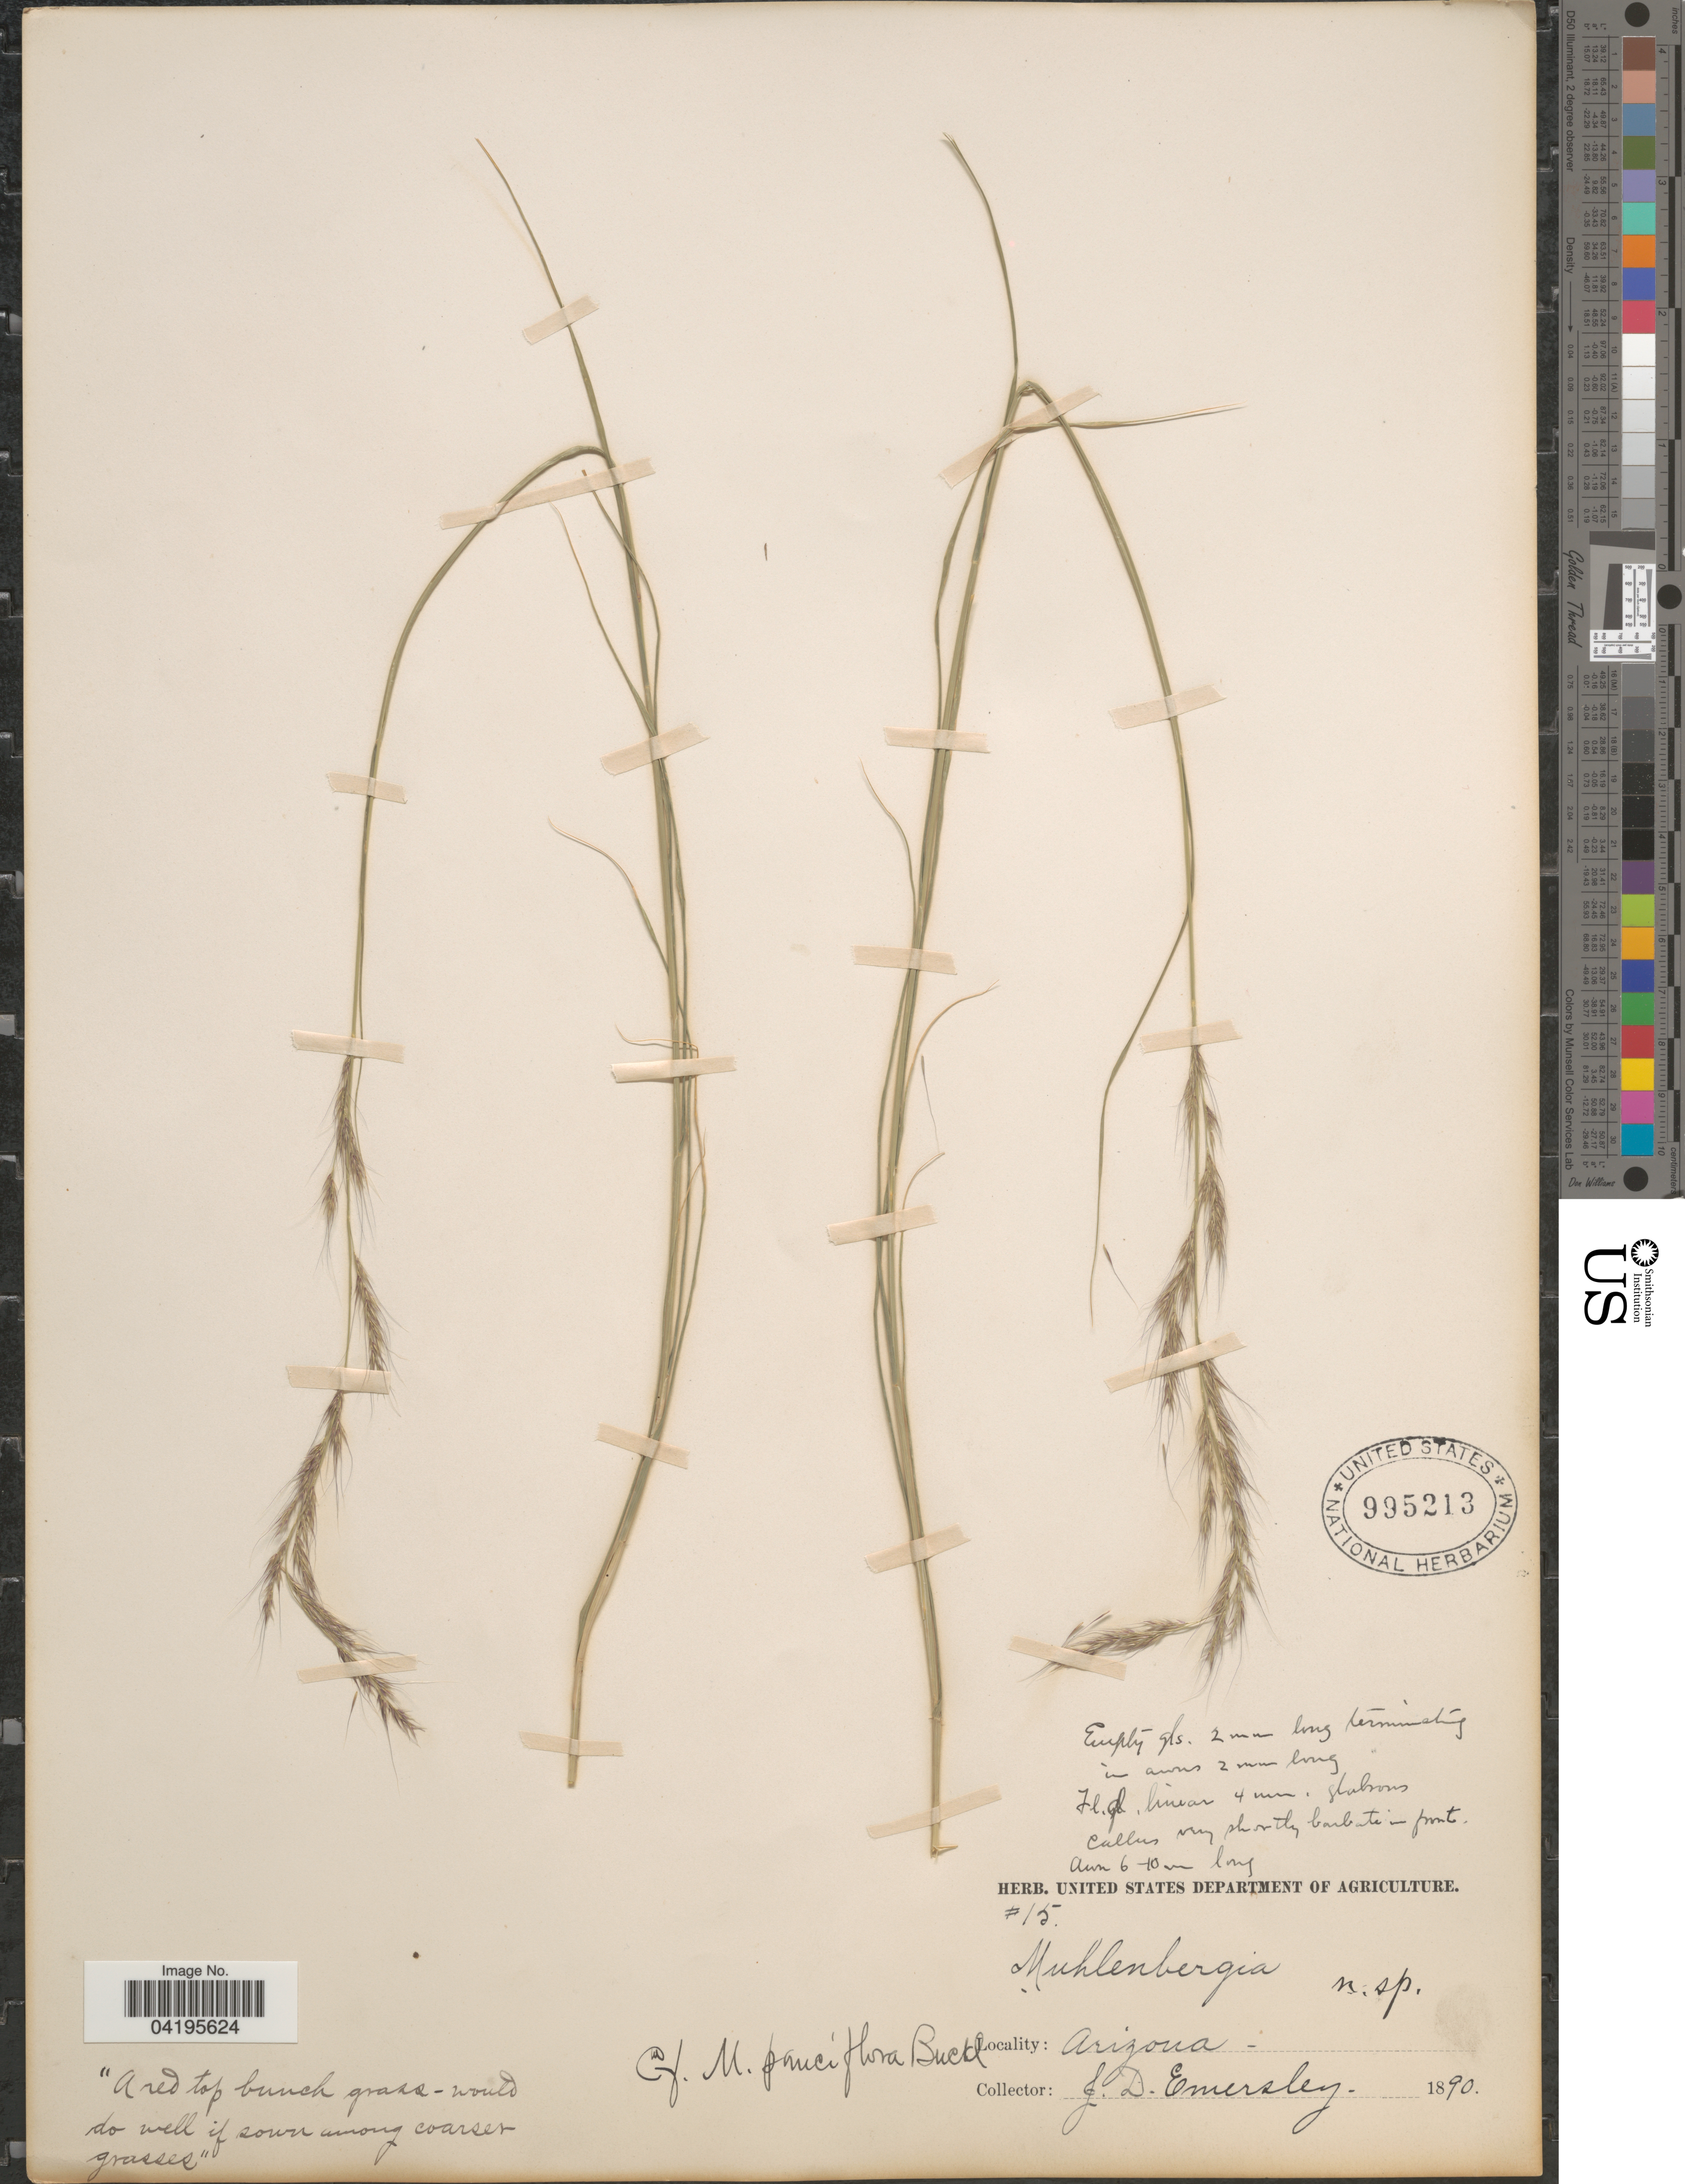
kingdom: Plantae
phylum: Tracheophyta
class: Liliopsida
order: Poales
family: Poaceae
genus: Muhlenbergia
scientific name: Muhlenbergia pauciflora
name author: Buckley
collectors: J. Emersley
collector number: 15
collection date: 1890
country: United States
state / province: Arizona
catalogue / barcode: US 995213